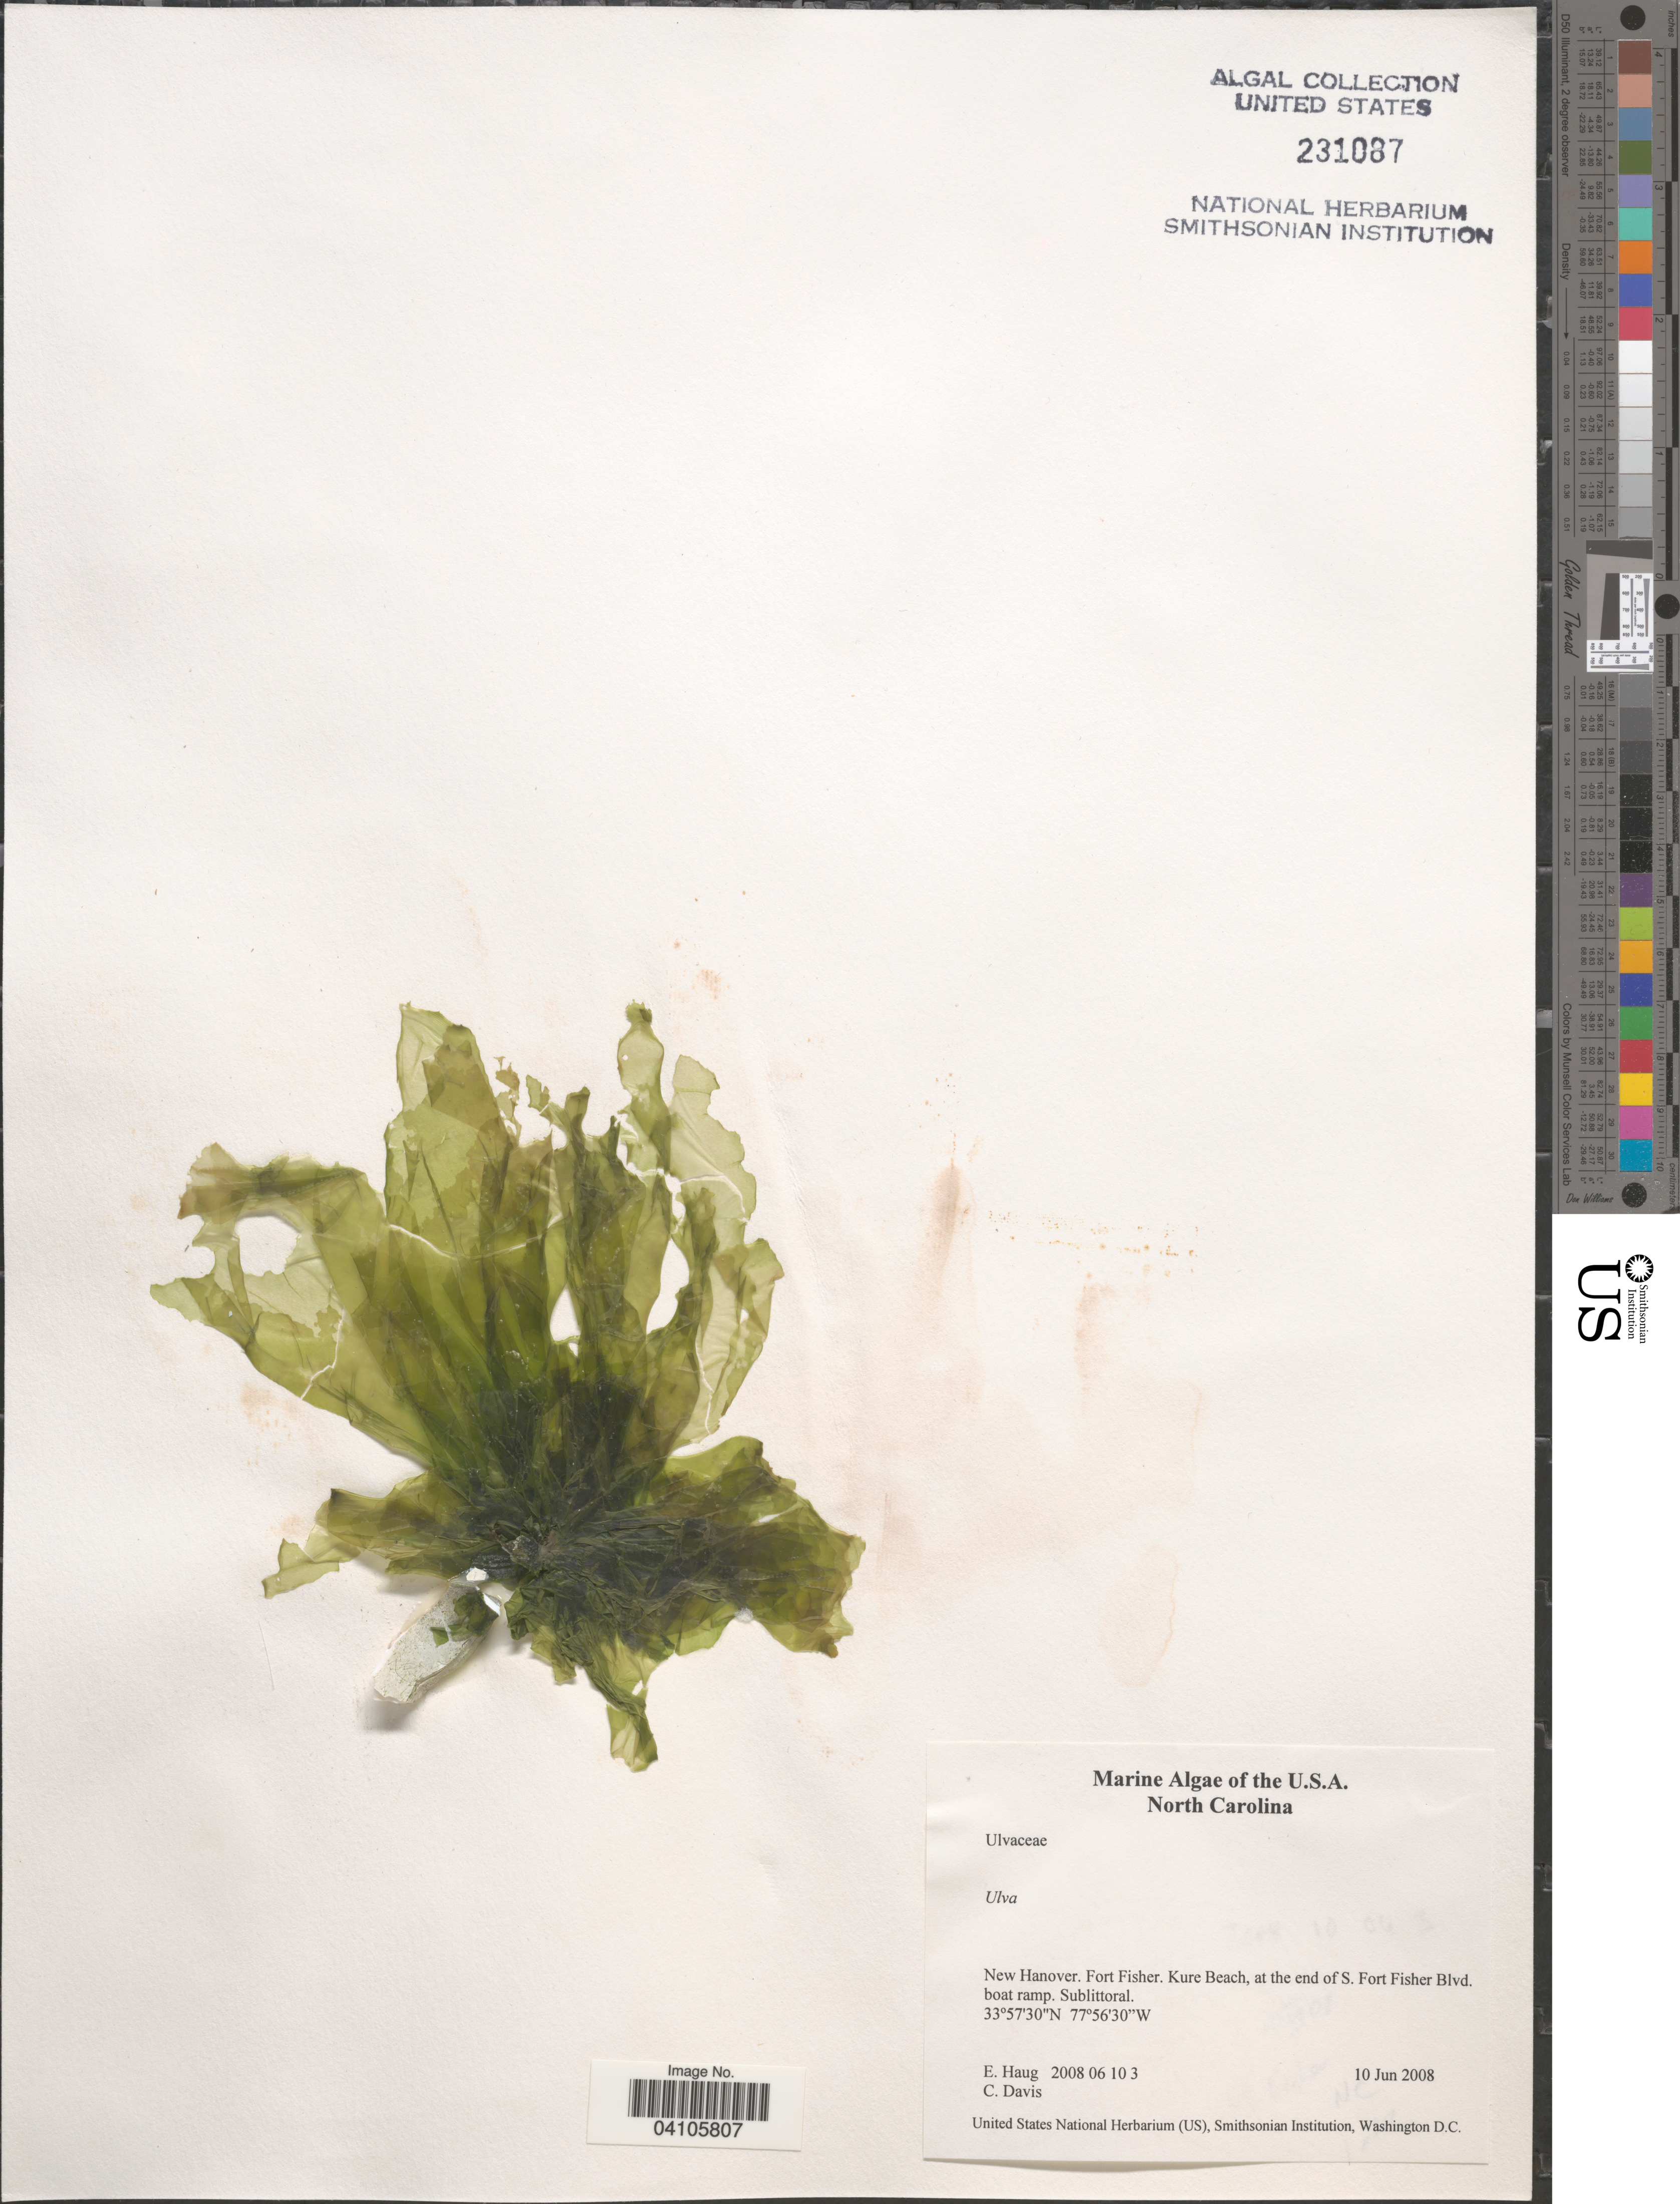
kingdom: Plantae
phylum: Chlorophyta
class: Ulvophyceae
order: Ulvales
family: Ulvaceae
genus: Ulva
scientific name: Ulva sp.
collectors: E. Haug & C. Davis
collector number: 3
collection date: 2008-06-10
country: United States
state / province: North Carolina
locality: New Hanover. Fort Fisher. Kure Beach, at the end of S. Fort Fisher Blvd. boat ramp.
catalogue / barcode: US 231087